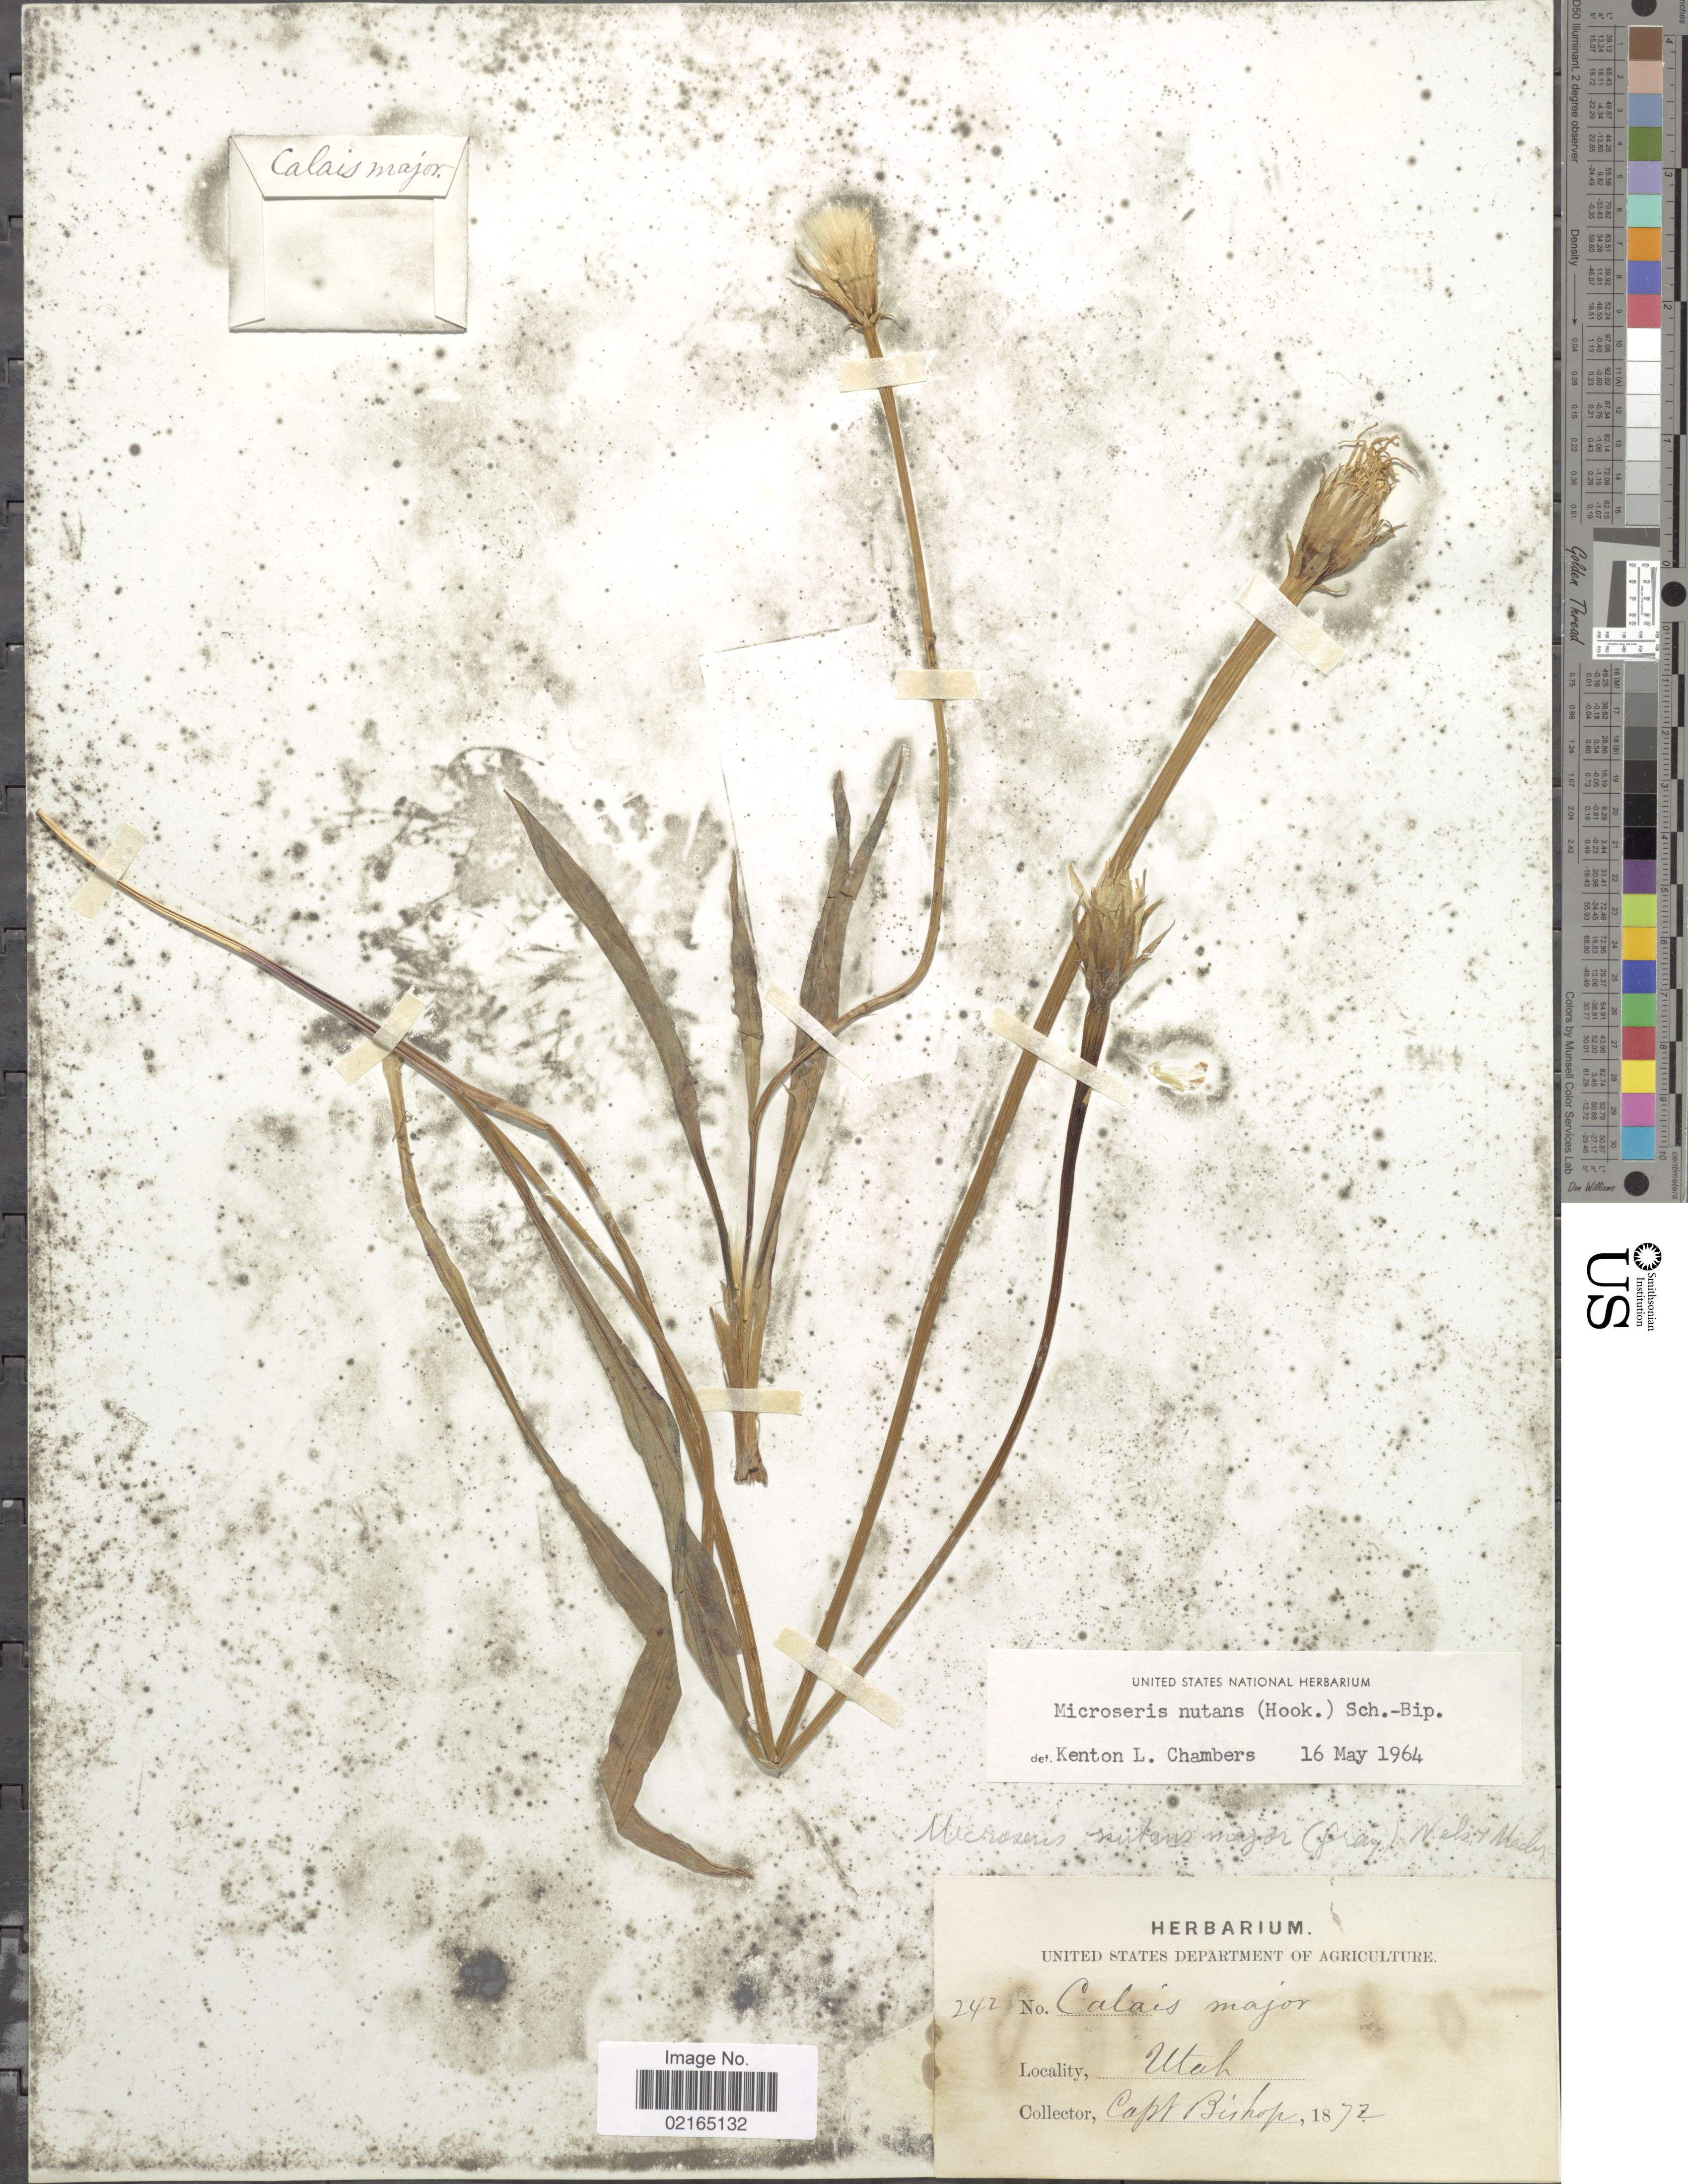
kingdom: Plantae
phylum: Tracheophyta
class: Magnoliopsida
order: Asterales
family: Asteraceae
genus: Microseris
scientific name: Microseris nutans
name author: (Hook.) Sch. Bip.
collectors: F. M. Bishop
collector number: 242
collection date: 1872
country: United States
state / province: Utah